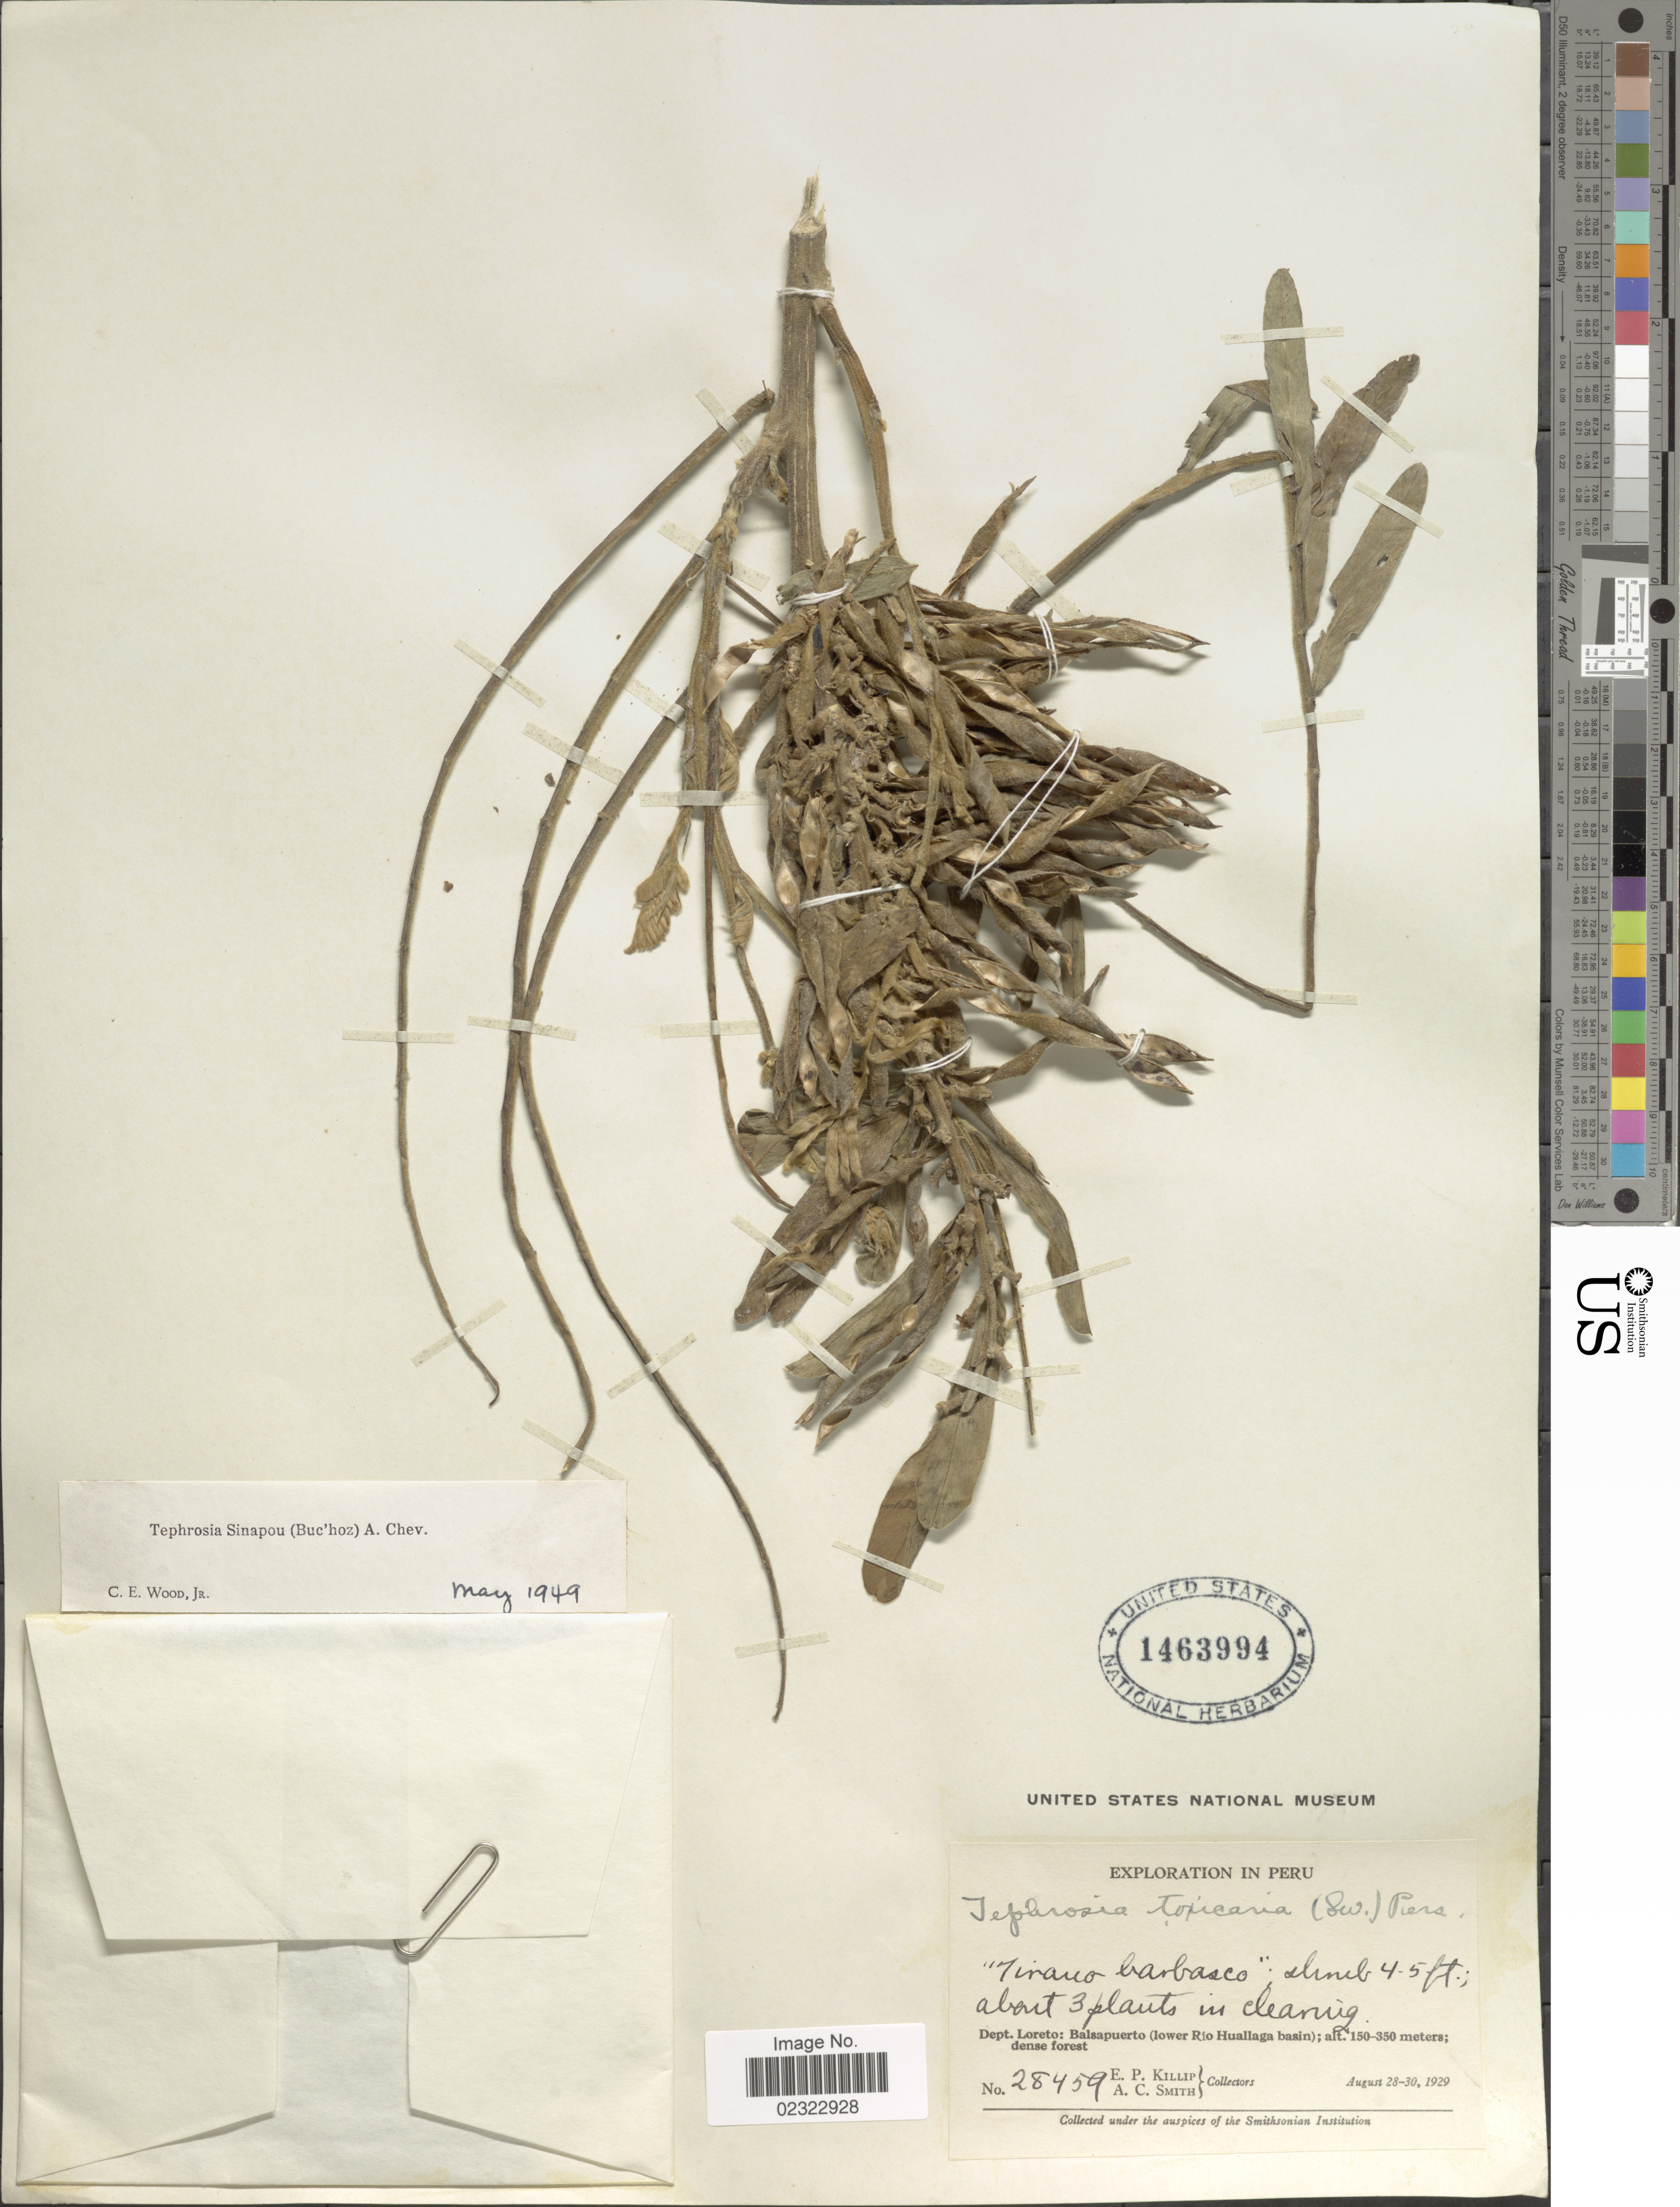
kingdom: Plantae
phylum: Tracheophyta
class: Magnoliopsida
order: Fabales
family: Fabaceae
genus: Tephrosia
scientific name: Tephrosia sinapou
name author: (Buc'hoz) A. Chev.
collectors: E. P. Killip & A. C. Smith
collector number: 28459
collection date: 1929-08-28/1929-08-30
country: Peru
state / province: Loreto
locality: Dept. Loreto: Balsapuerto (lower Rio Huallaga)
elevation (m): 150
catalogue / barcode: US 1463994